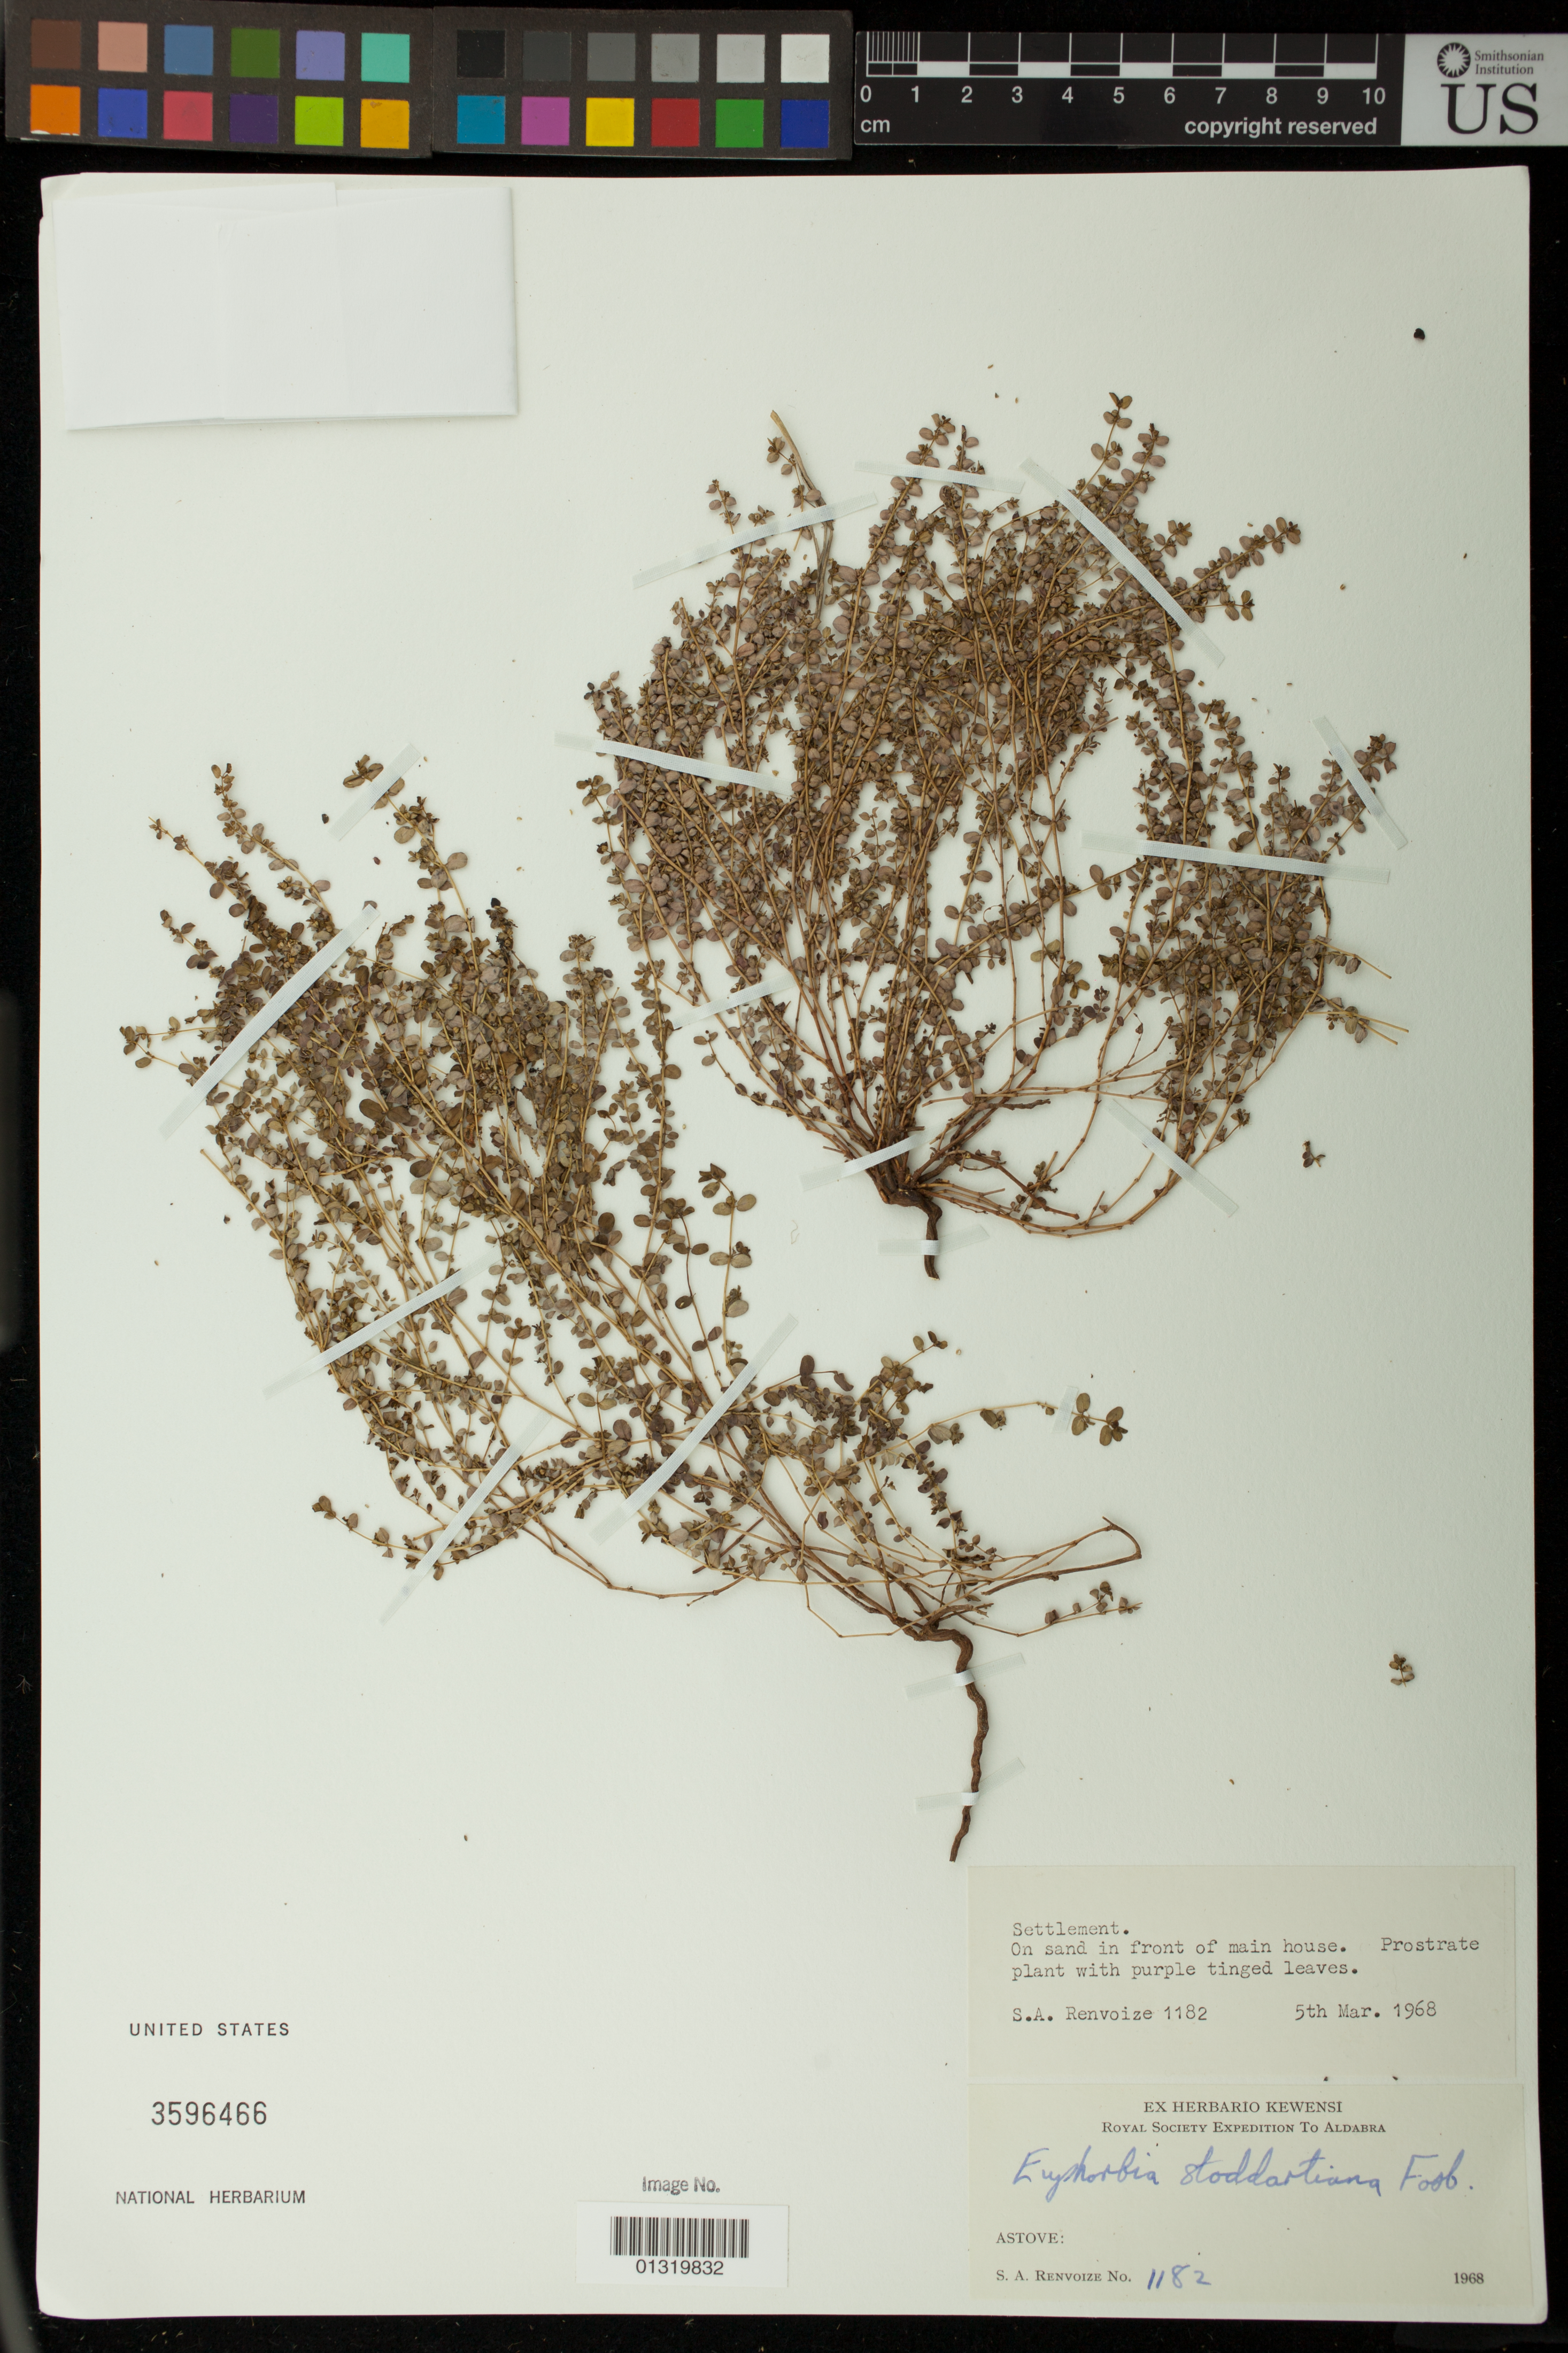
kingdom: Plantae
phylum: Tracheophyta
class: Magnoliopsida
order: Malpighiales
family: Euphorbiaceae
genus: Euphorbia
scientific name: Euphorbia stoddartii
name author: Fosberg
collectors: S. A. Renvoize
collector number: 1182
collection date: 1968-03-05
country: Seychelles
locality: Aldabra; Astove; Settlement; in front of main house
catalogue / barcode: US 3596466